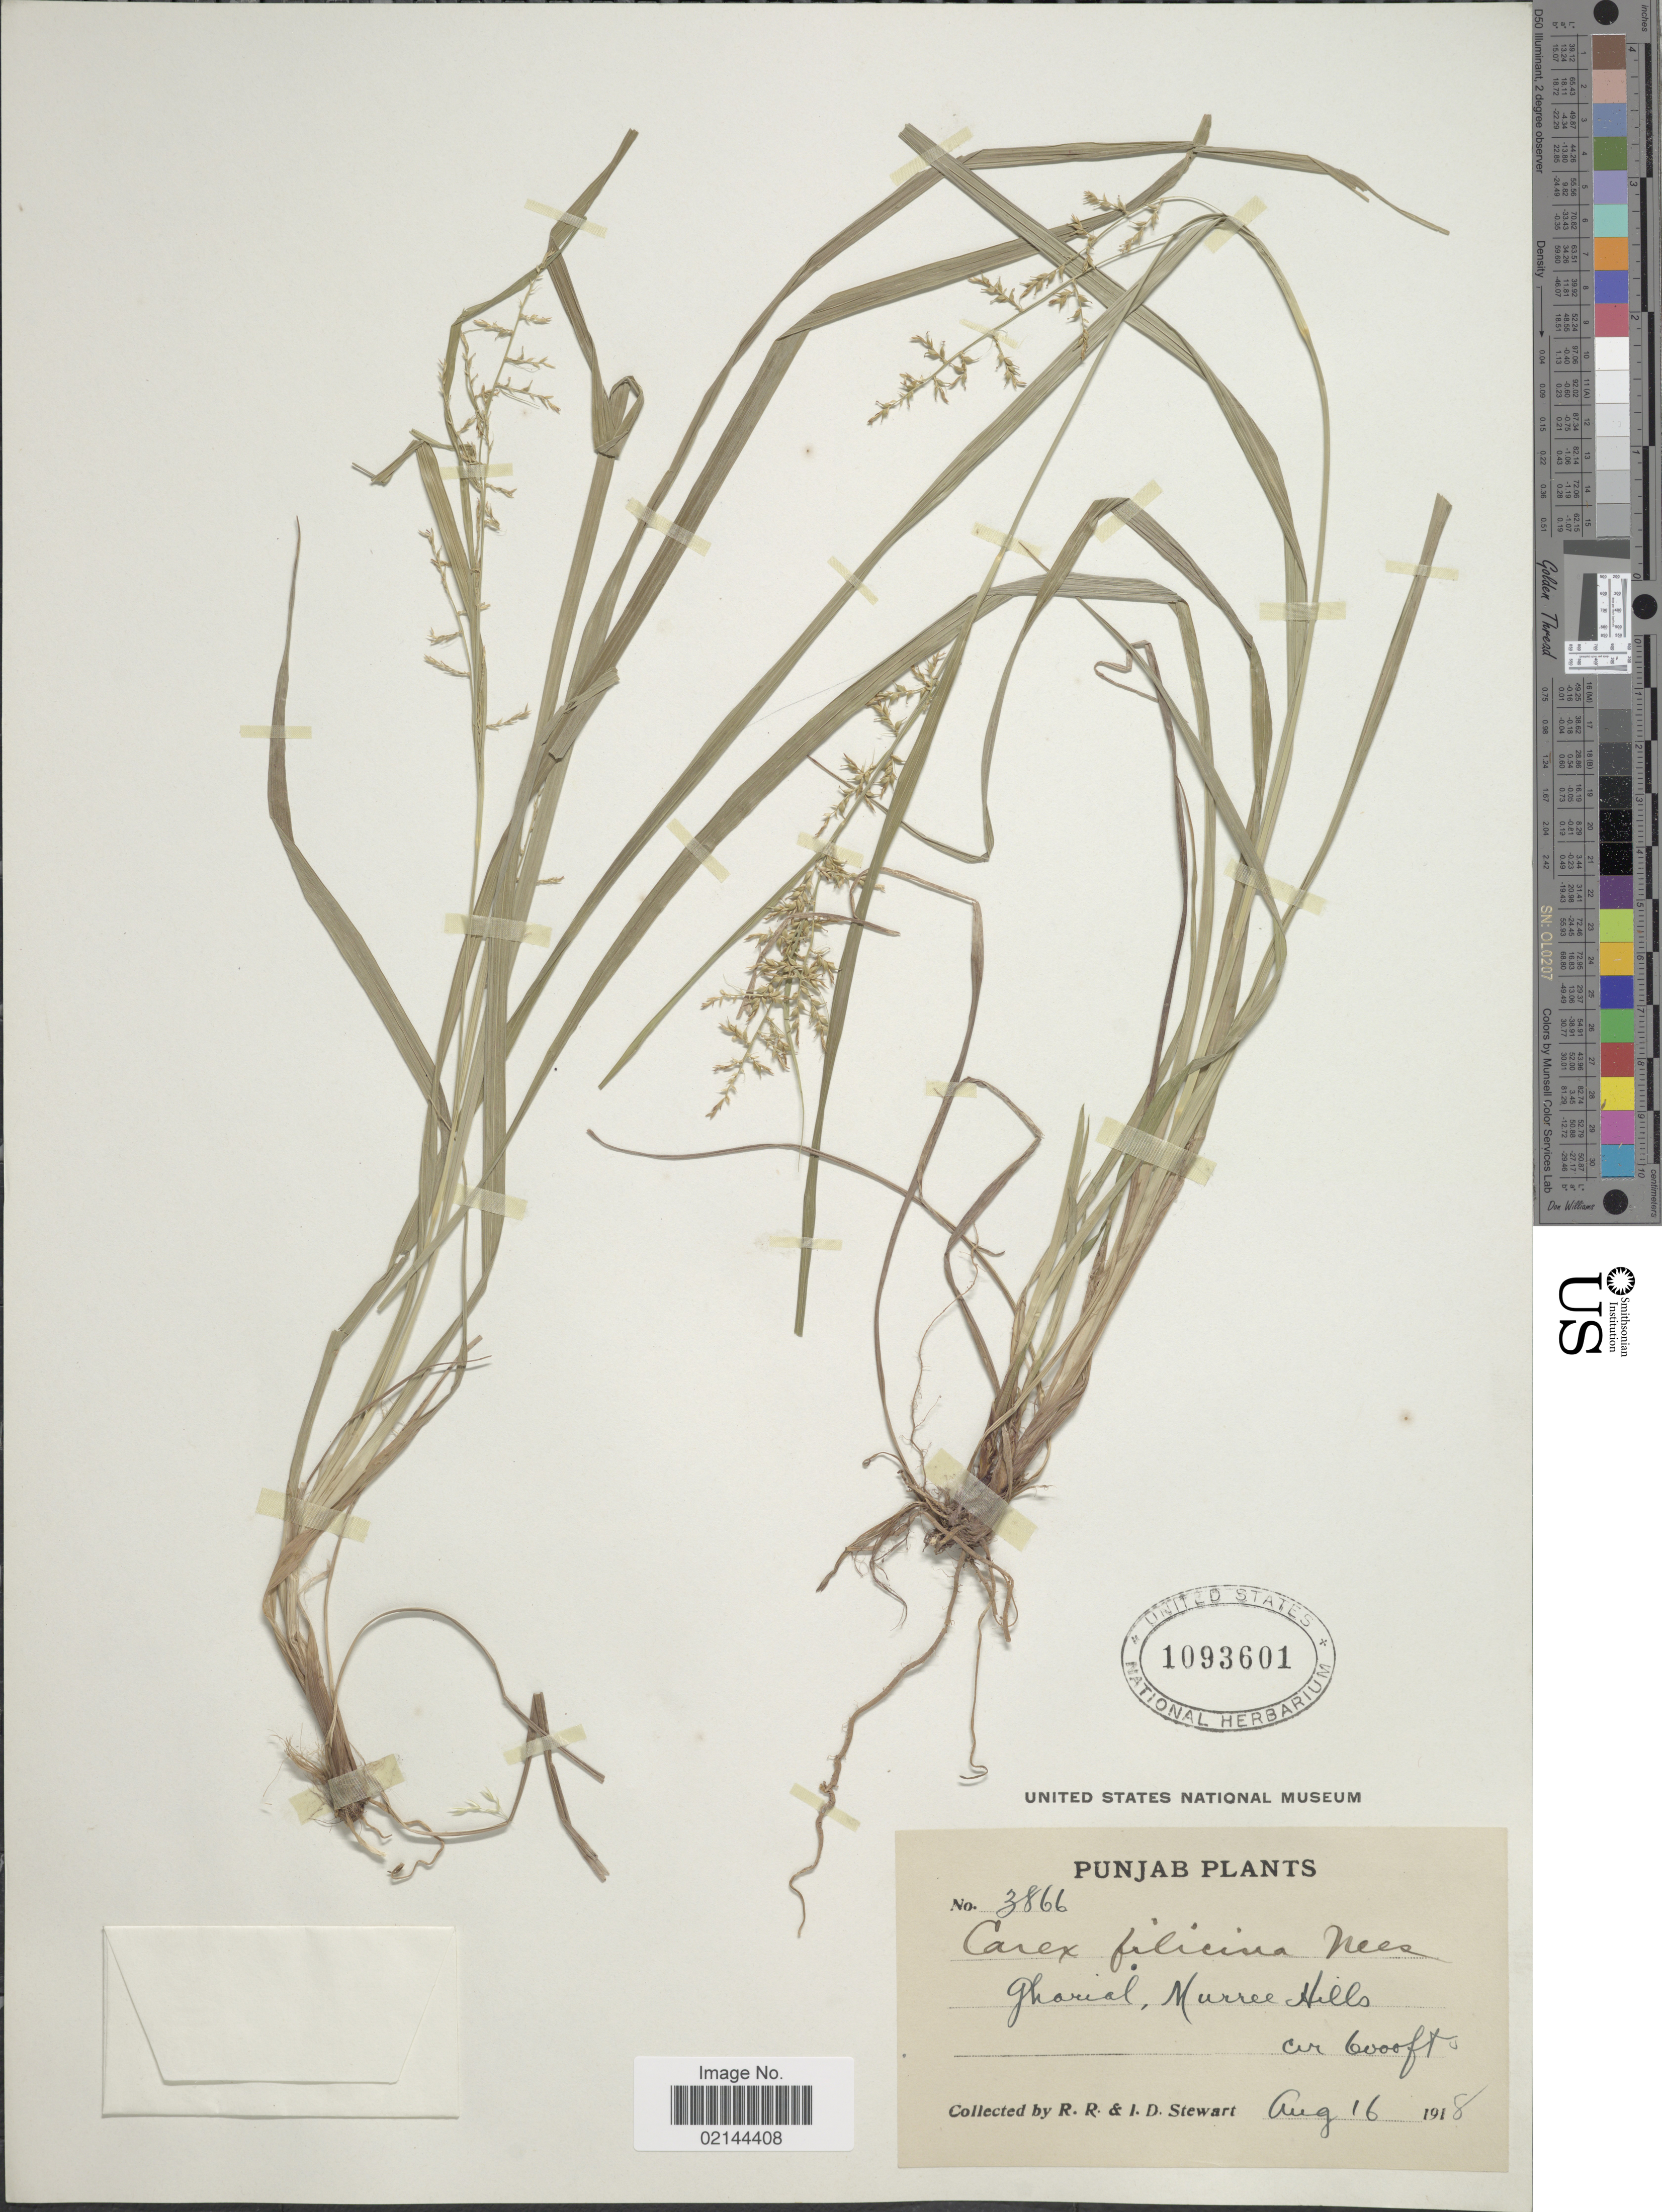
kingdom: Plantae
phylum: Tracheophyta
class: Liliopsida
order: Poales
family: Cyperaceae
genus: Carex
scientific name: Carex filicina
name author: Nees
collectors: R. R. Stewart & I. Stewart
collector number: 3866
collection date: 1918-08-16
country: Pakistan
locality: Gharial, Murree Hills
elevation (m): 1829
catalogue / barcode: US 1093601